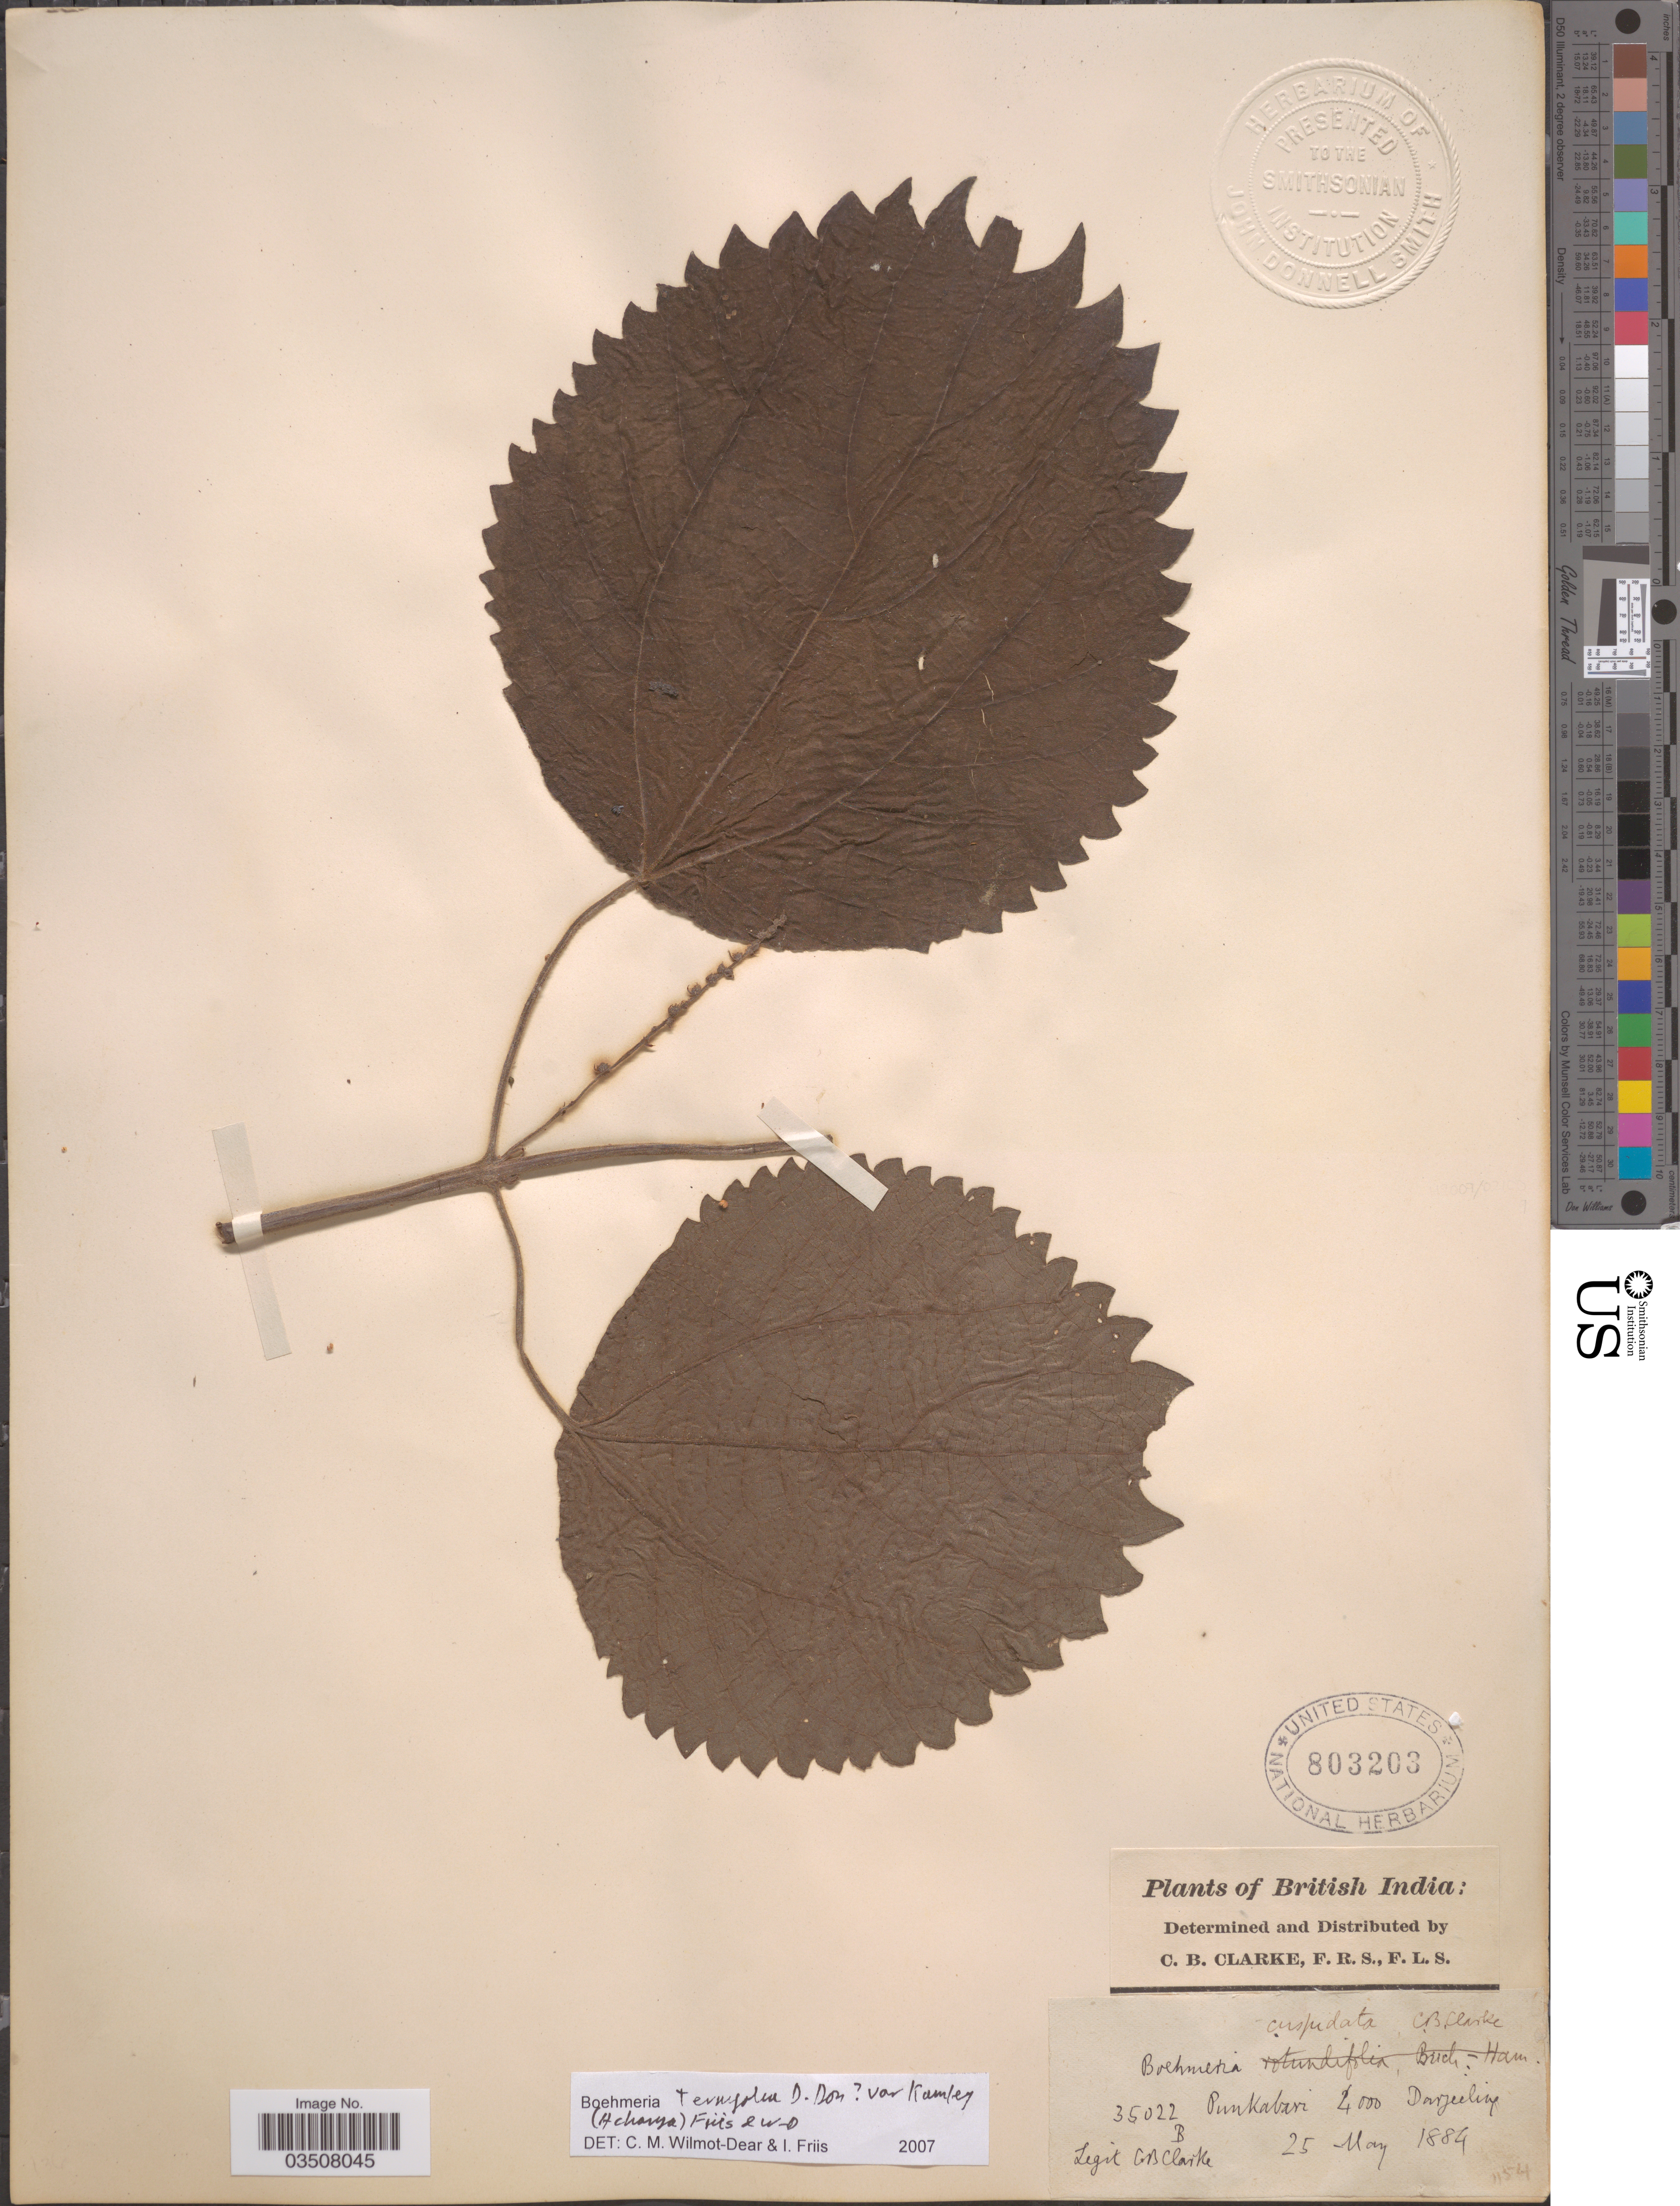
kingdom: Plantae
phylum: Tracheophyta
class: Magnoliopsida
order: Rosales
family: Urticaceae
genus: Boehmeria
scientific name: Boehmeria ternifolia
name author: D. Don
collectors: C. B. Clarke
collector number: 35022B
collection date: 1884-05-25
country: India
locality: British India. Punkabari, Darjeeling.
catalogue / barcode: US 803203